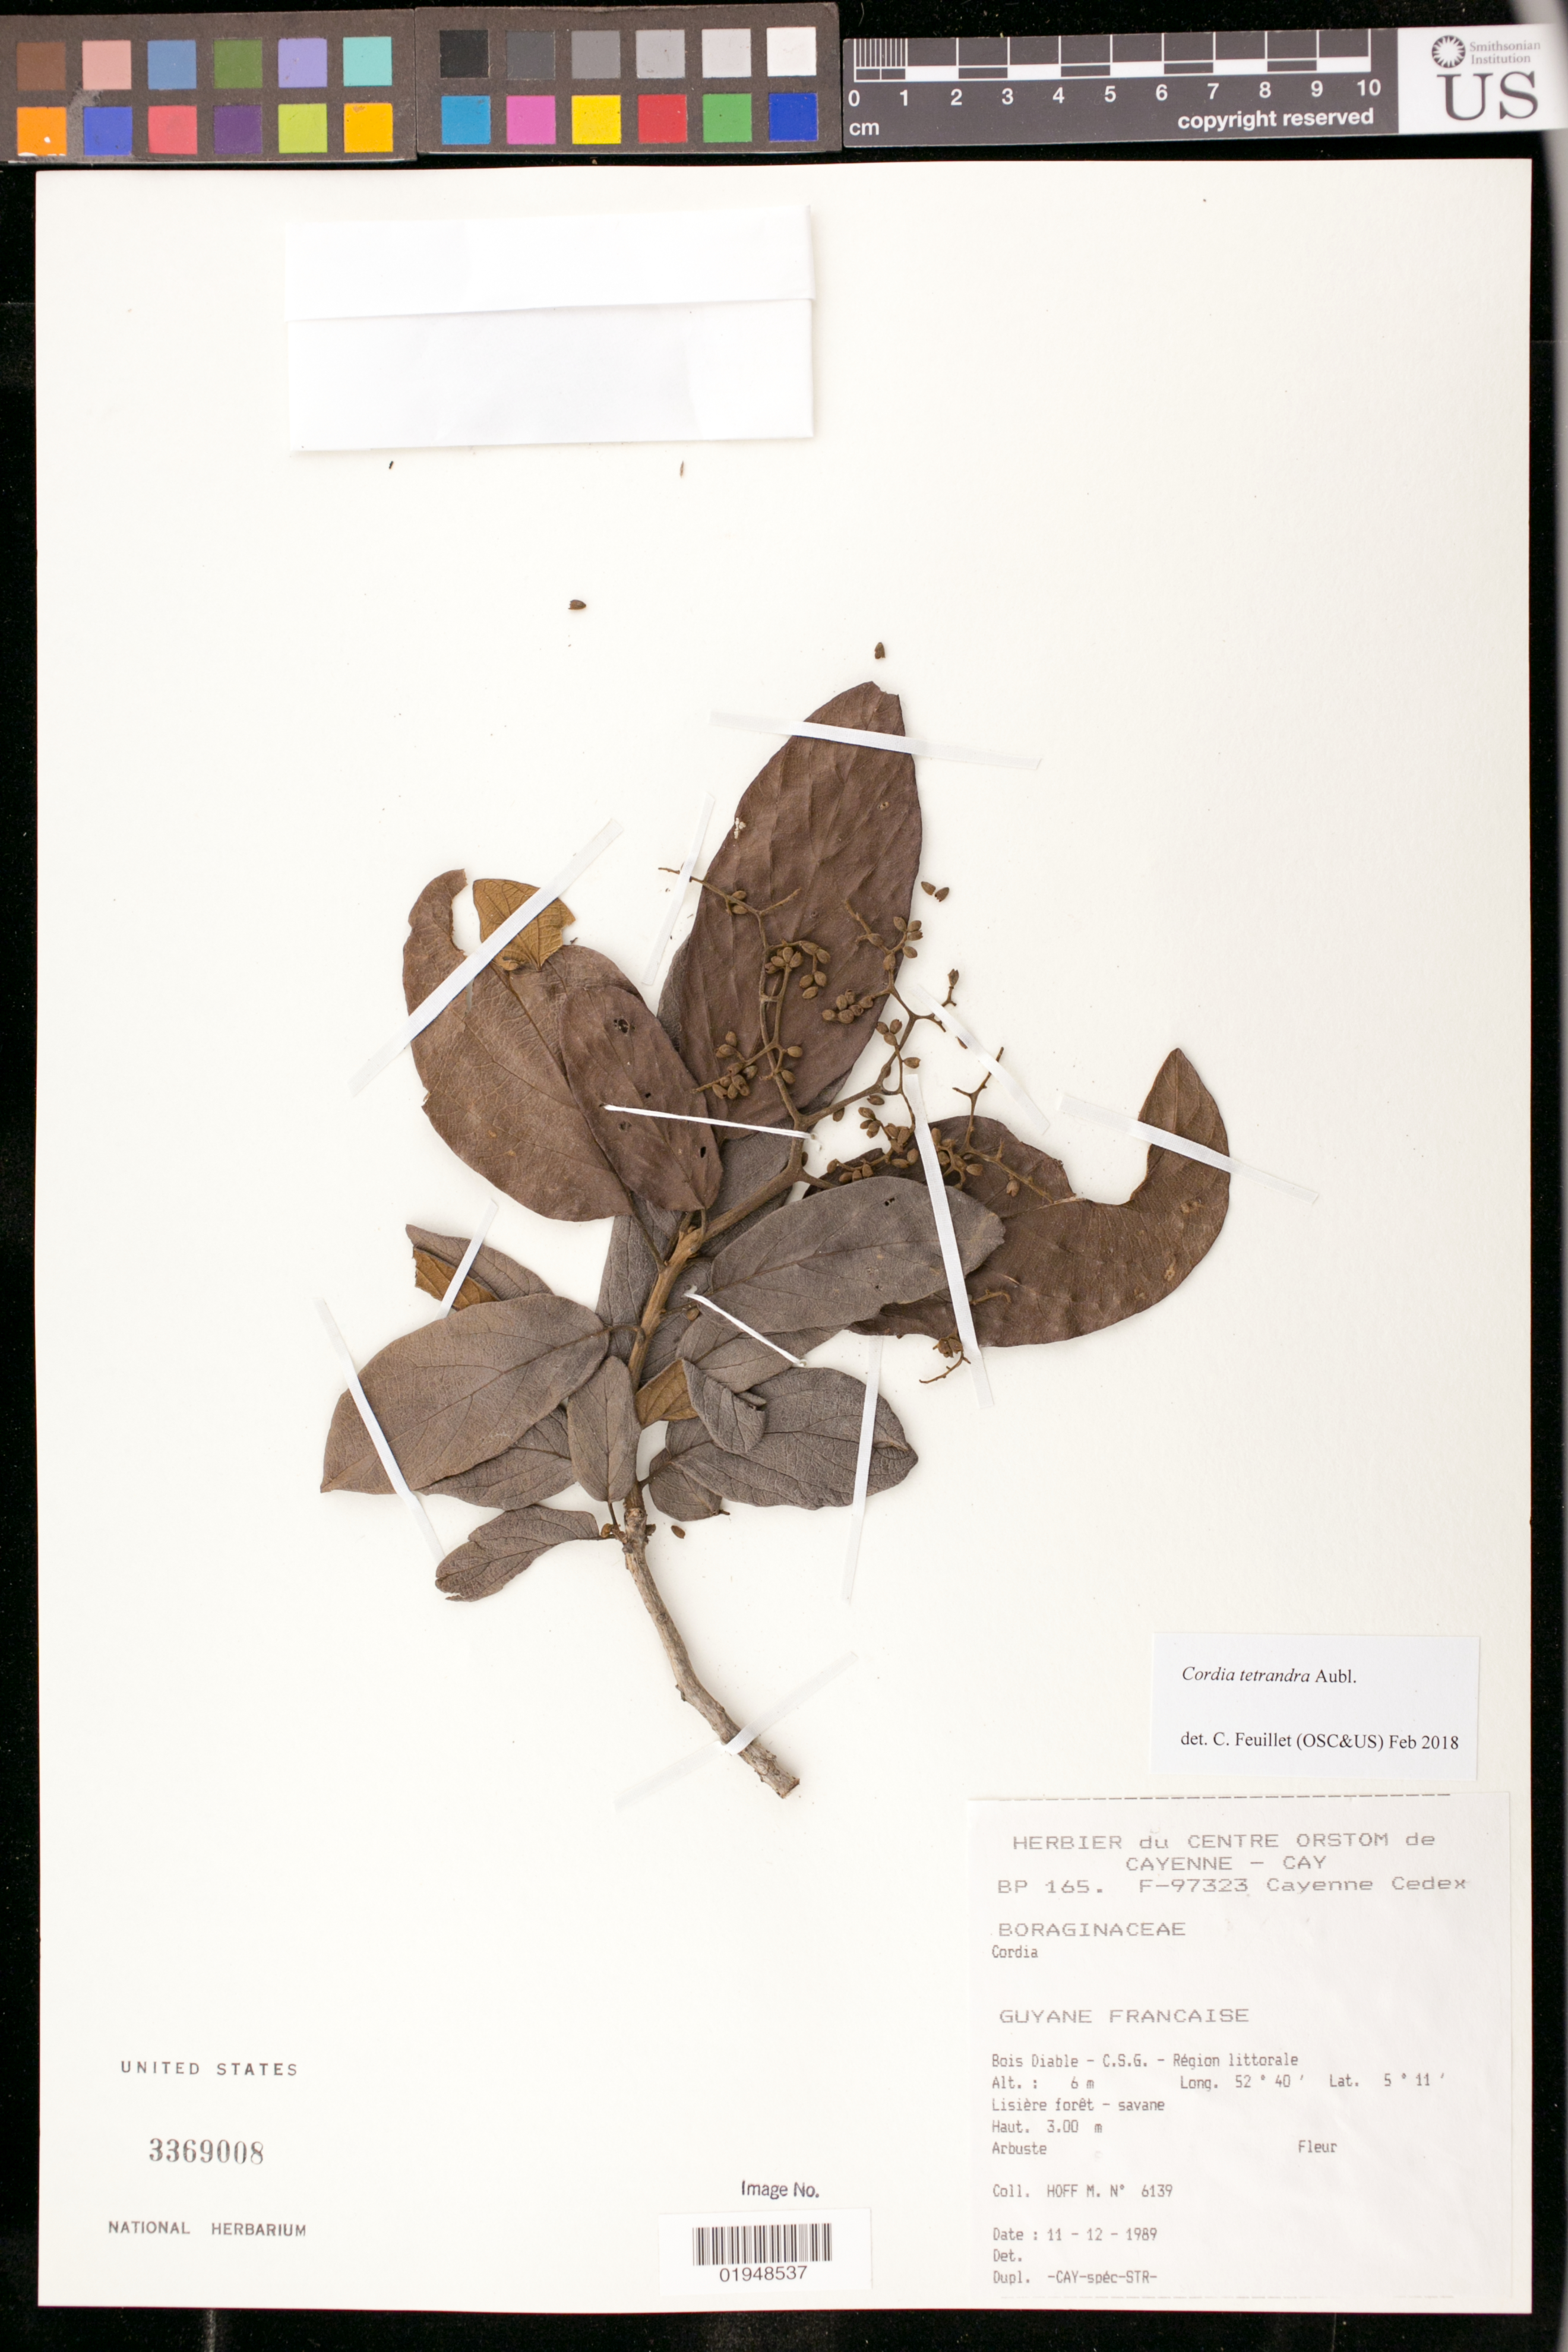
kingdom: Plantae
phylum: Tracheophyta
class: Magnoliopsida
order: Boraginales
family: Cordiaceae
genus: Cordia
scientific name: Cordia tetrandra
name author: Aubl.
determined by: Feuillet, C.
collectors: M. Hoff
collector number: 6139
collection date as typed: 11-12-1989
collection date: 1989-11-12 or 1989-12-11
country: French Guiana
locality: Bois Diable - C.S.G. - Region littorale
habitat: Lisiere foret - savane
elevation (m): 6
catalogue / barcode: US 3369008